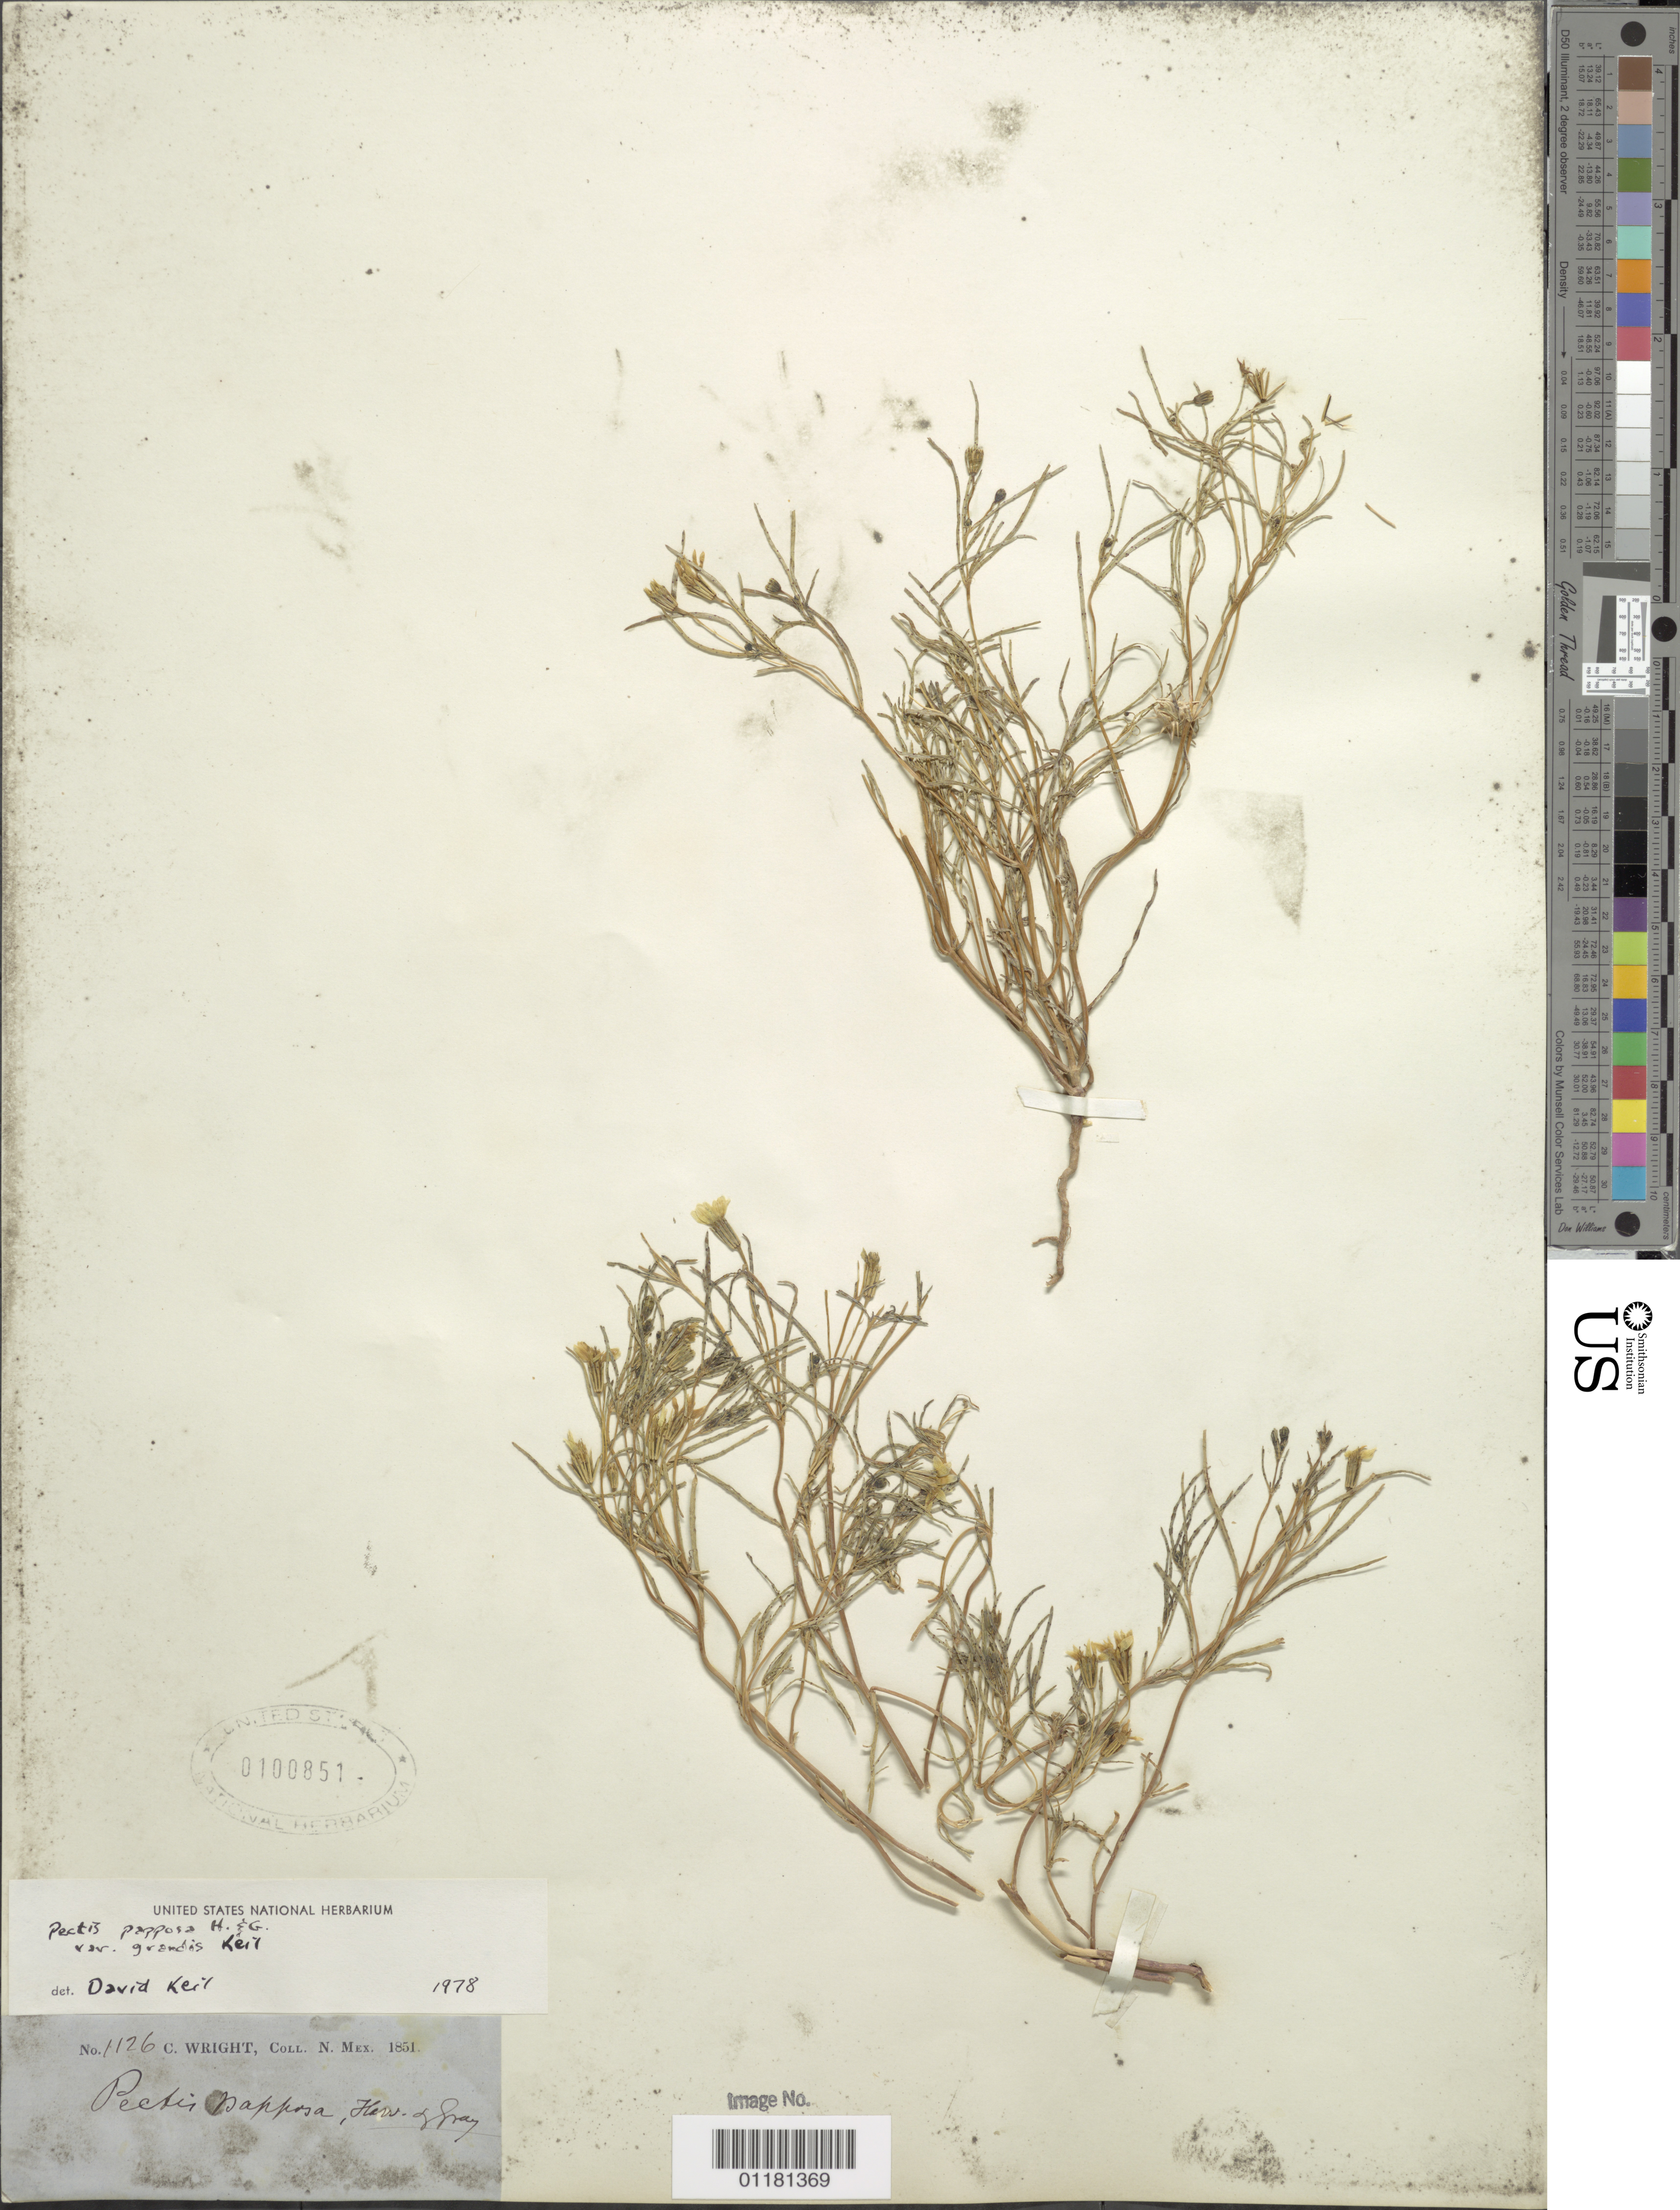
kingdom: Plantae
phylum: Tracheophyta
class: Magnoliopsida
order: Asterales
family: Asteraceae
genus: Pectis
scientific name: Pectis papposa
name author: Harv. & A. Gray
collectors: C. Wright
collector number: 1126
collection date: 1851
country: United States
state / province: New Mexico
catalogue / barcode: US 100851